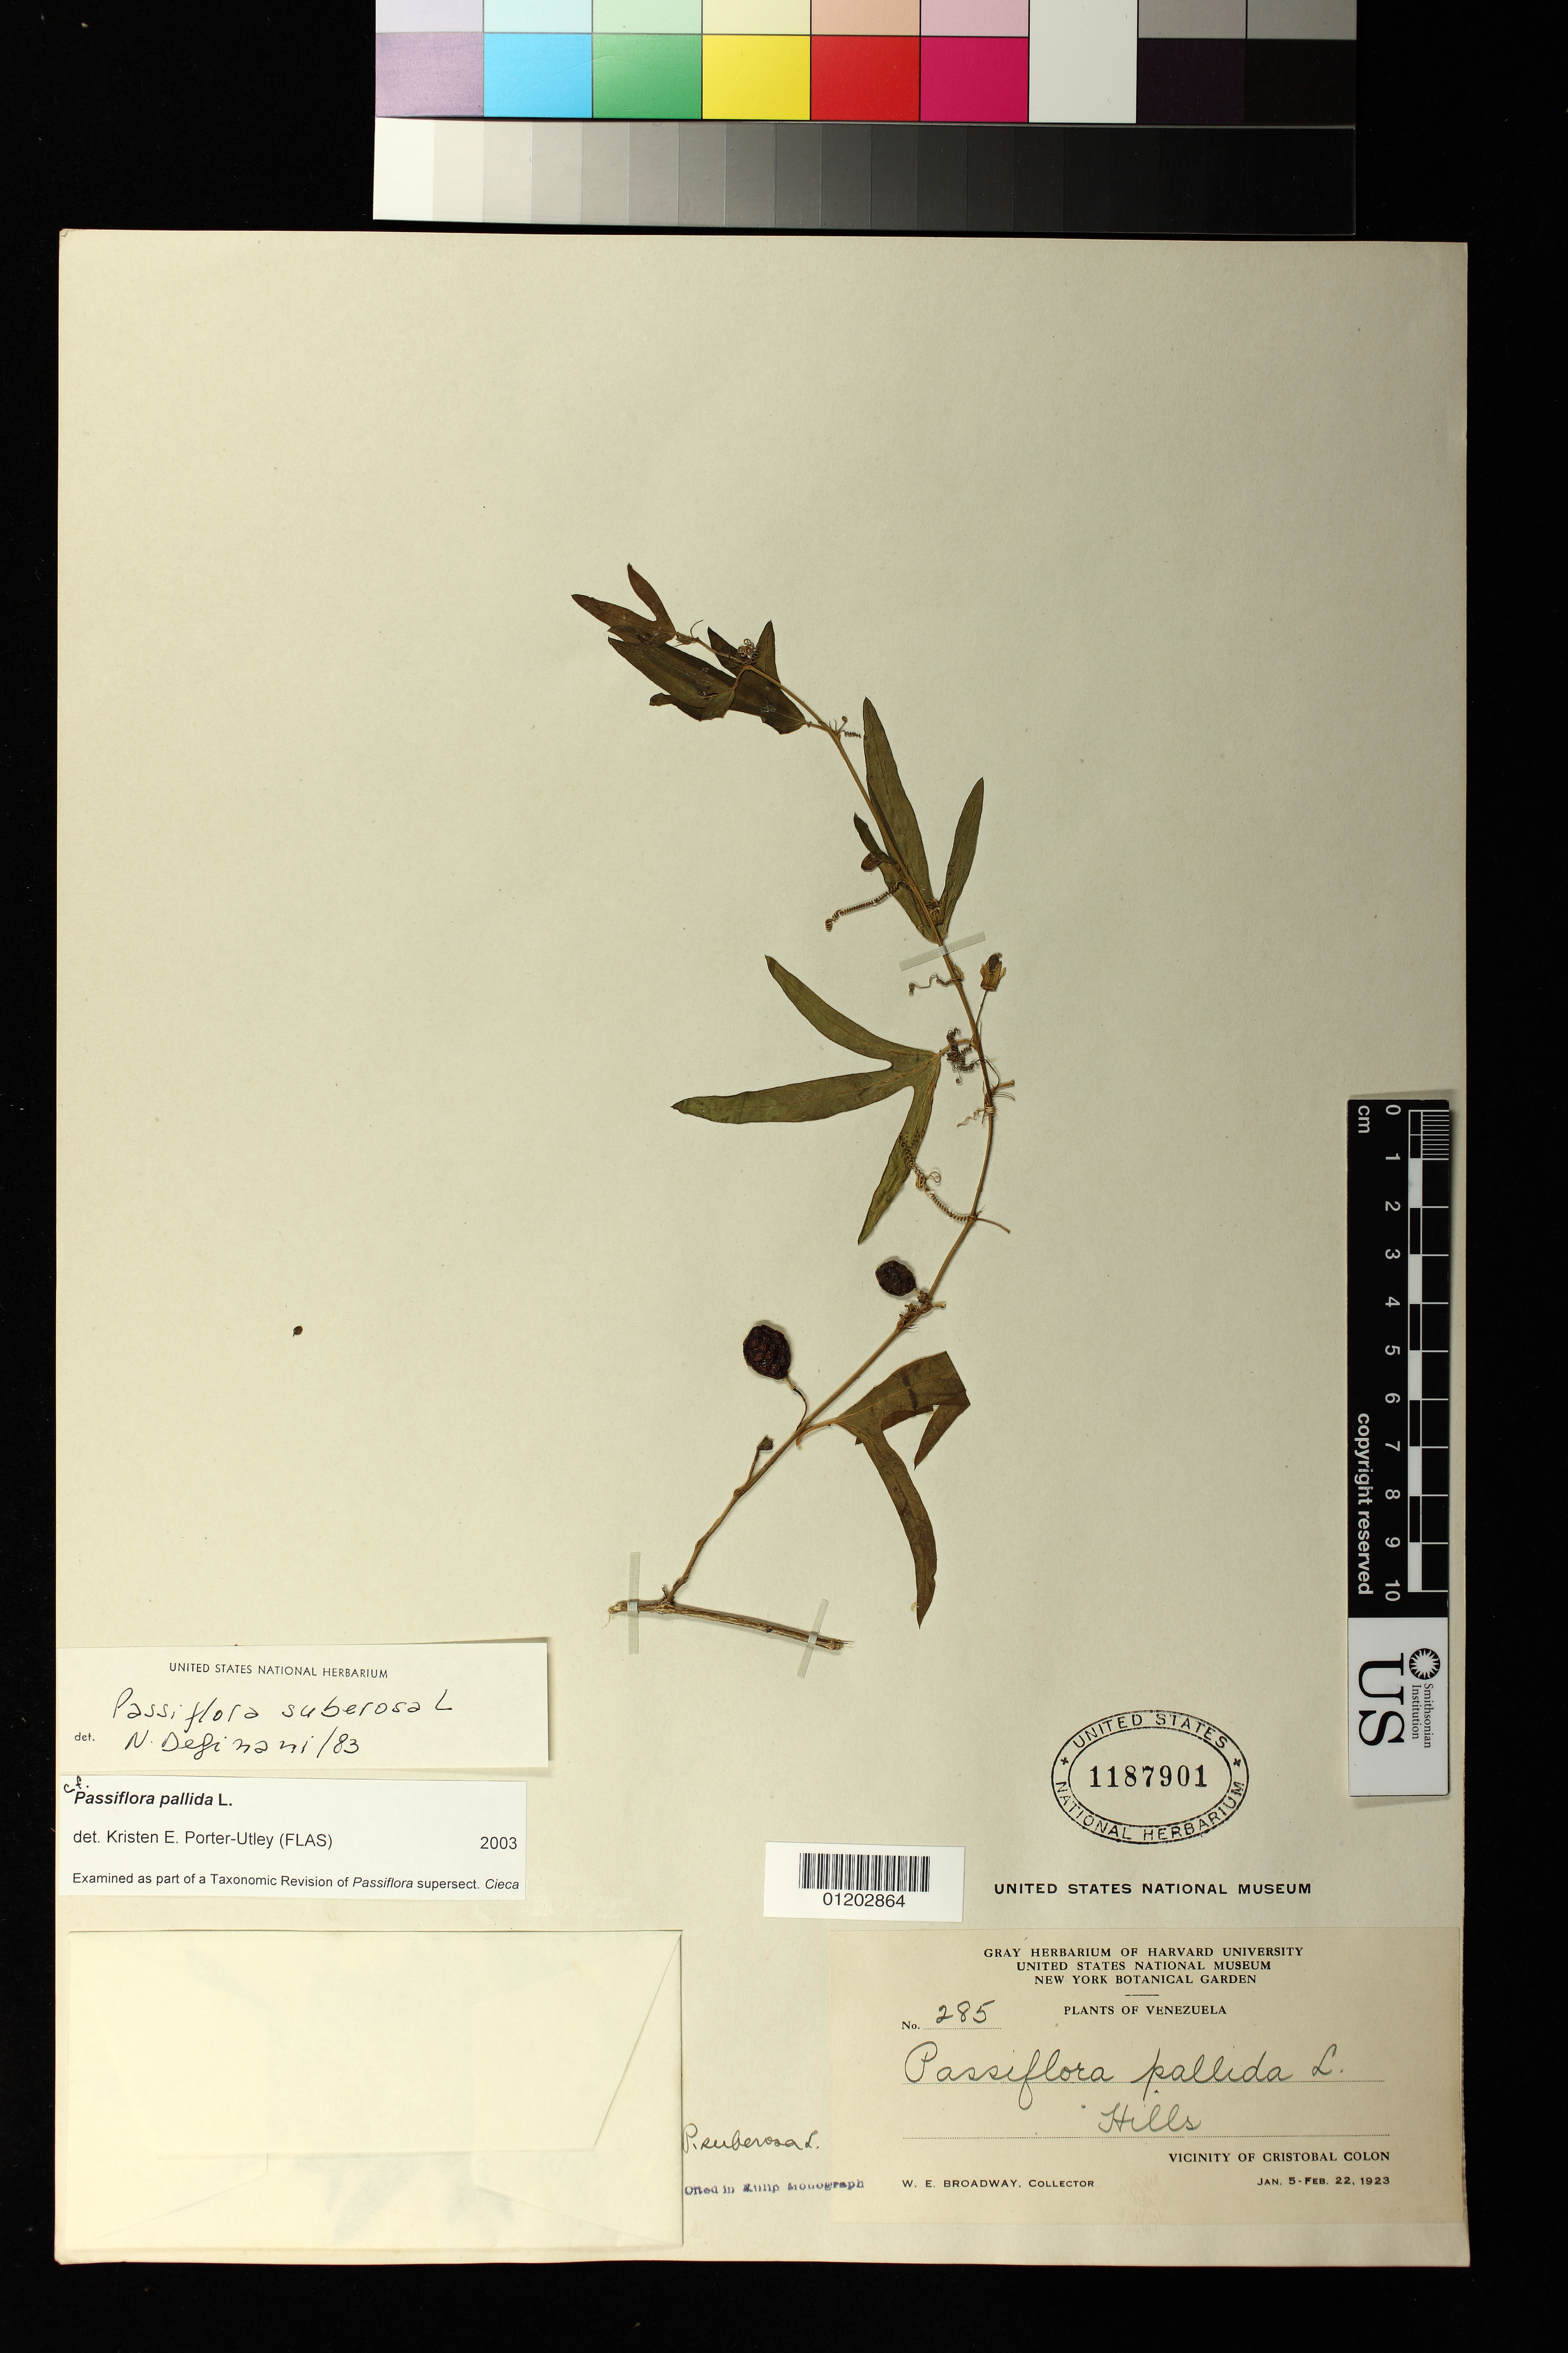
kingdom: Plantae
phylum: Tracheophyta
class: Magnoliopsida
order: Malpighiales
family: Passifloraceae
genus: Passiflora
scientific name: Passiflora pallida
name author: L.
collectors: W. E. Broadway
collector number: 285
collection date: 1923-01-05/1923-02-22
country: Venezuela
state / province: Sucre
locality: Hills. Vicinity of Cristobal Colon.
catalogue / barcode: US 1187901